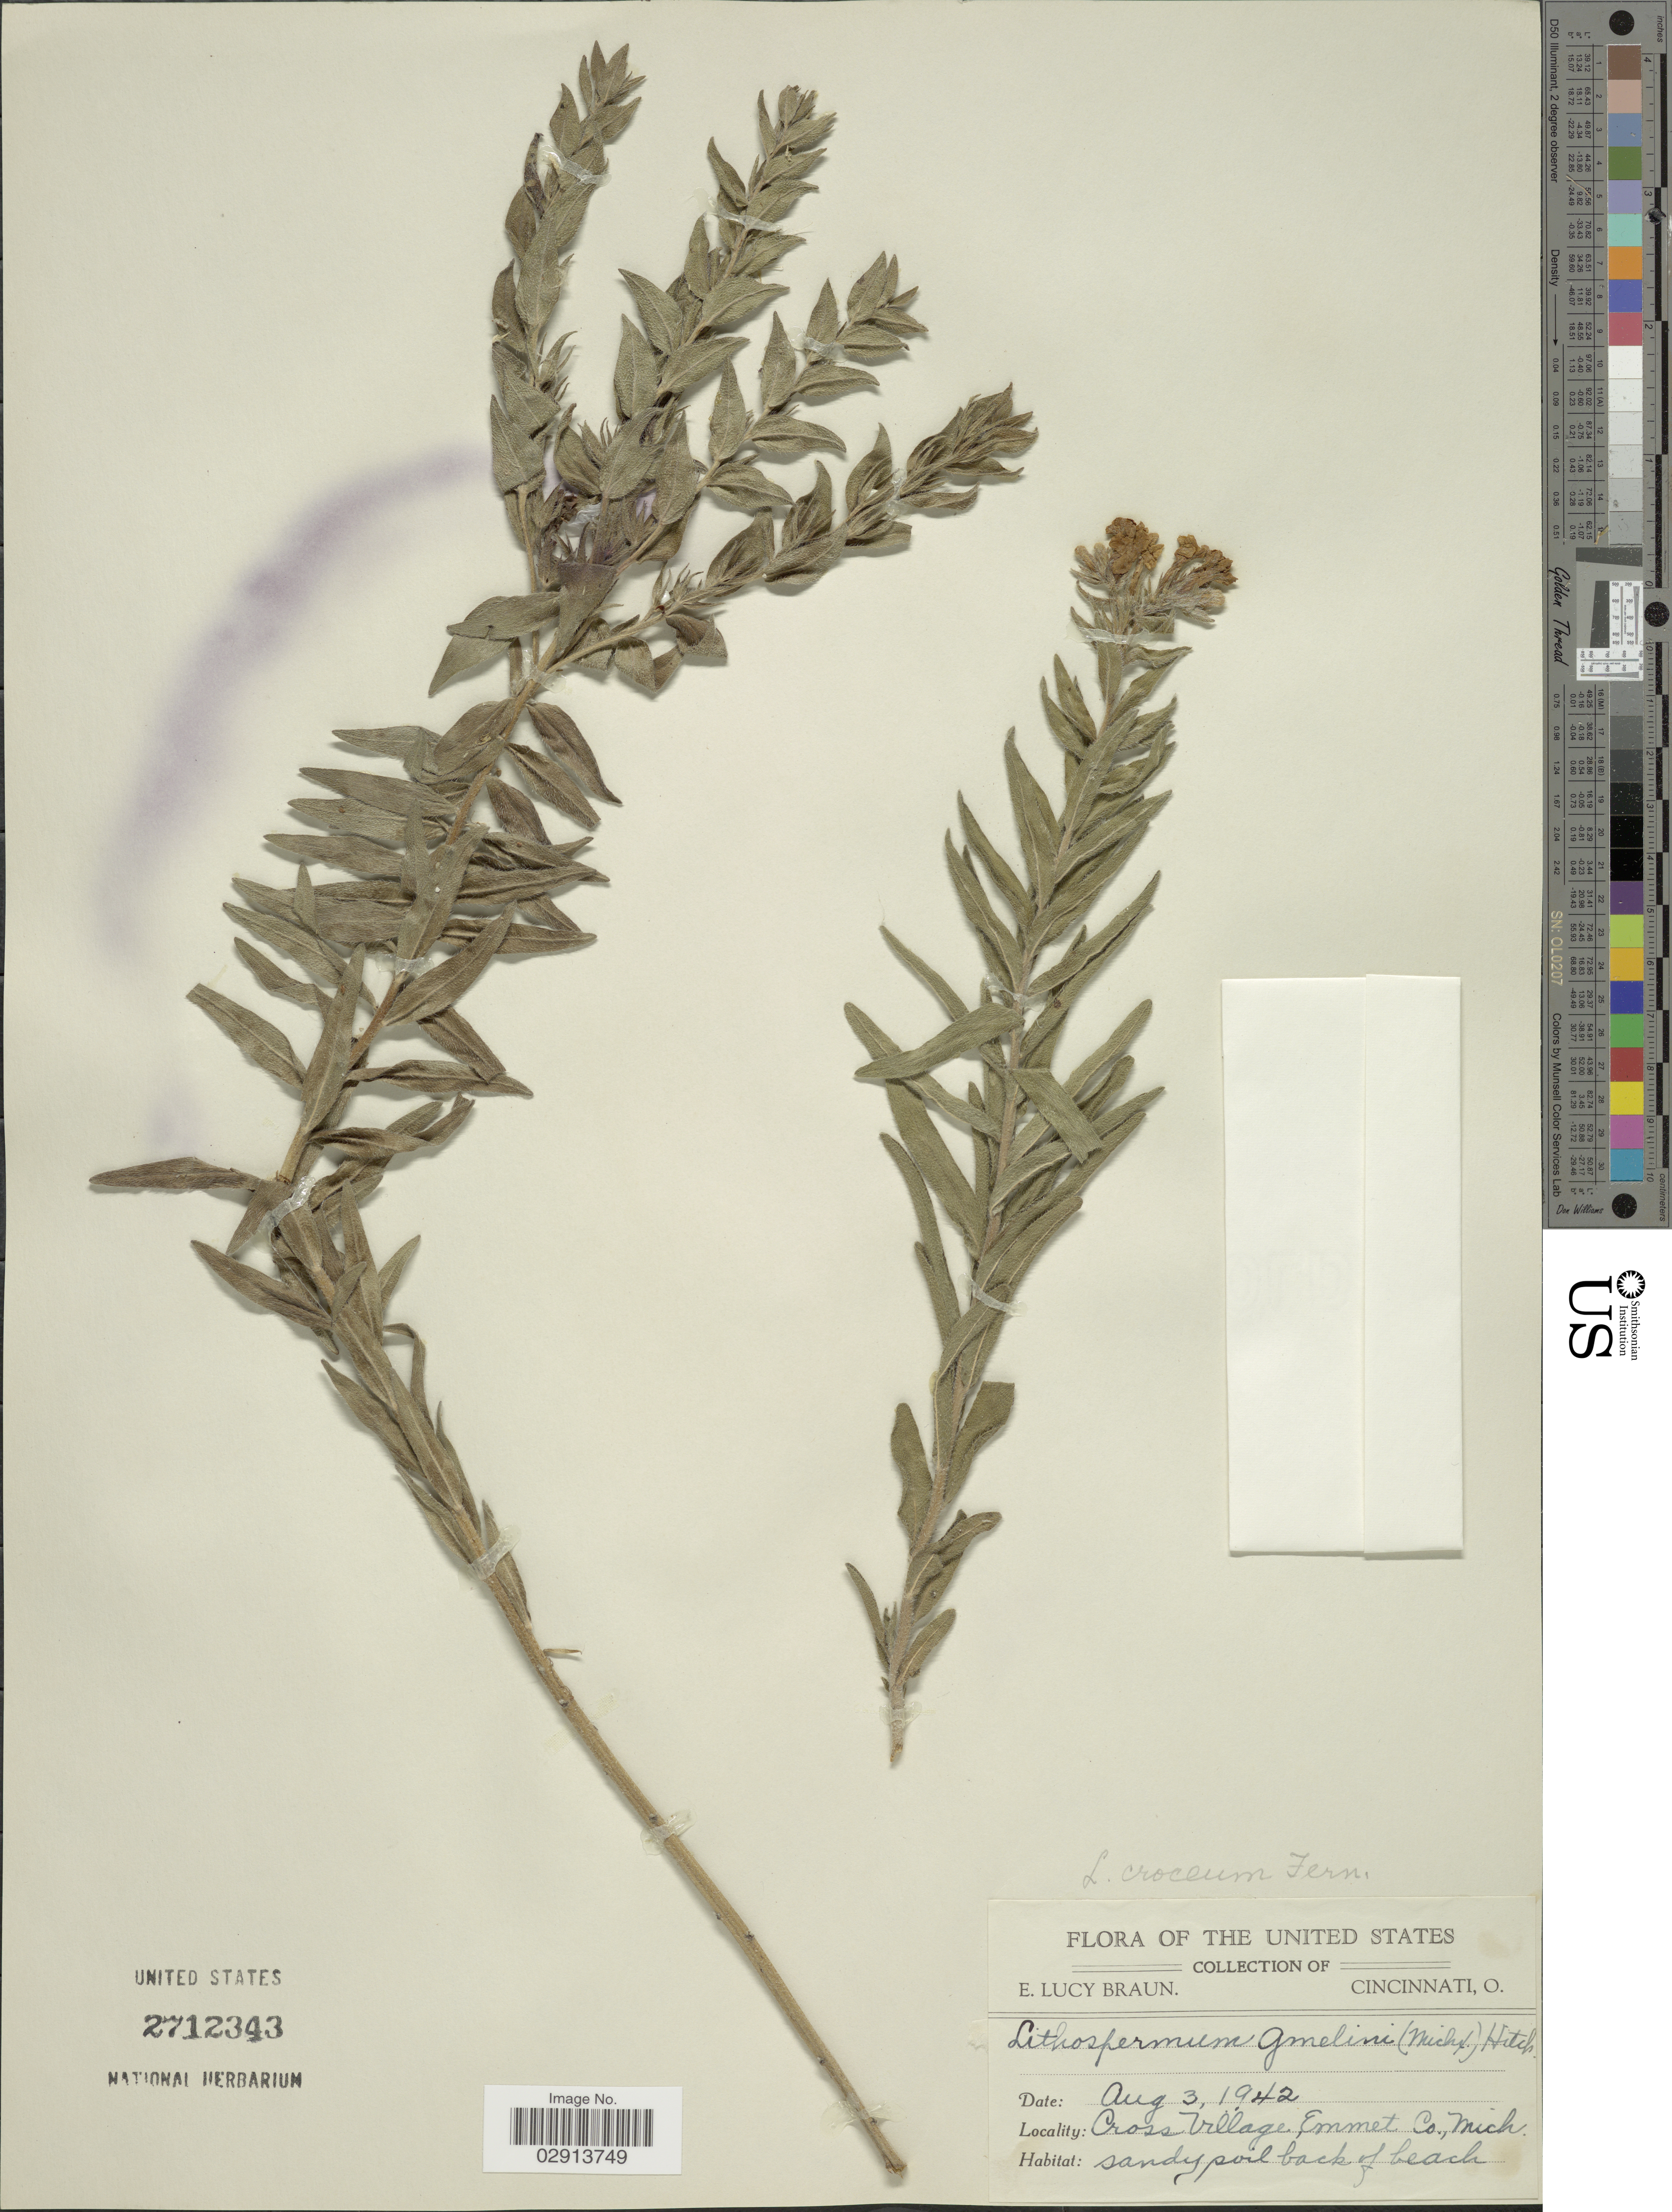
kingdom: Plantae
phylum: Tracheophyta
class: Magnoliopsida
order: Boraginales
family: Boraginaceae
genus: Lithospermum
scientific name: Lithospermum caroliniense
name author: (J.F. Gmel.) MacMill.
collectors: E. L. Braun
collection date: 1942-08-03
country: United States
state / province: Michigan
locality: The United States. Cross Village Emmet Co.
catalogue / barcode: US 2712343